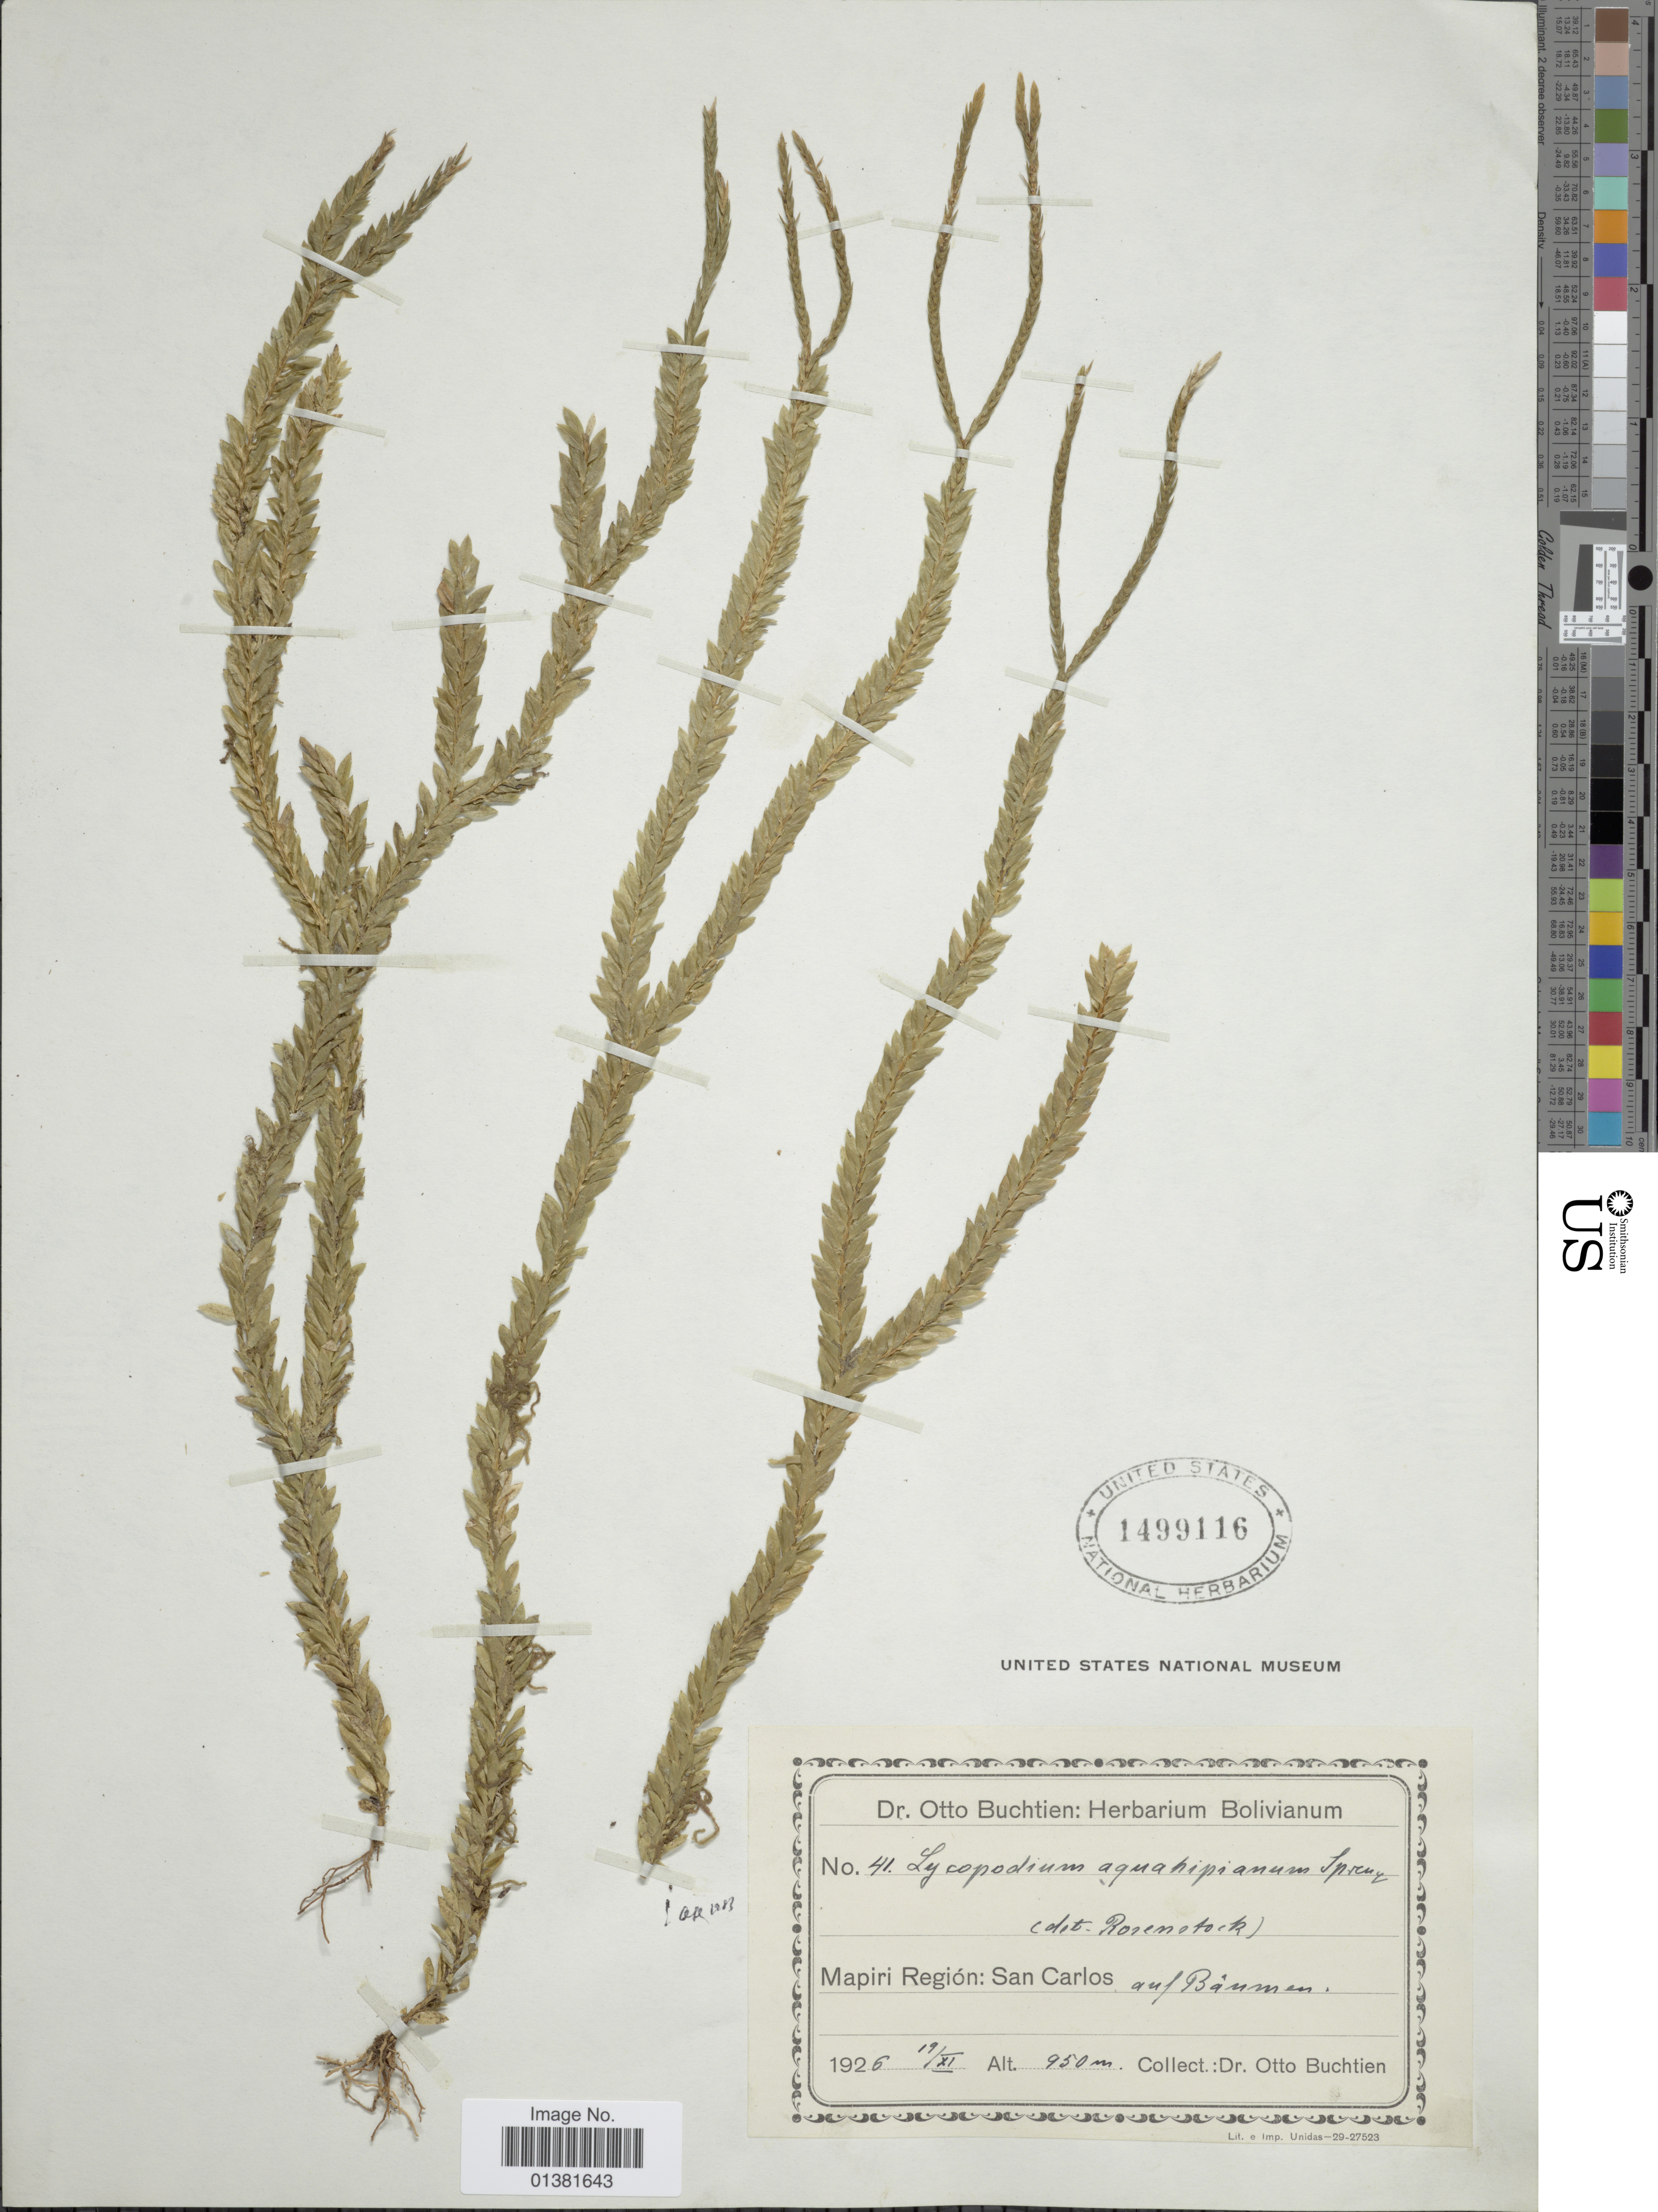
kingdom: Plantae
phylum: Tracheophyta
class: Lycopodiopsida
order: Lycopodiales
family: Lycopodiaceae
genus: Phlegmariurus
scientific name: Phlegmariurus aqualupianus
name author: (Spring) B. Øllg.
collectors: O. Buchtien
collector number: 41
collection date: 1926-11-19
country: Bolivia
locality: Mapiri Región: San Carlos, auf Báumen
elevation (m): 950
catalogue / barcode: US 1499116